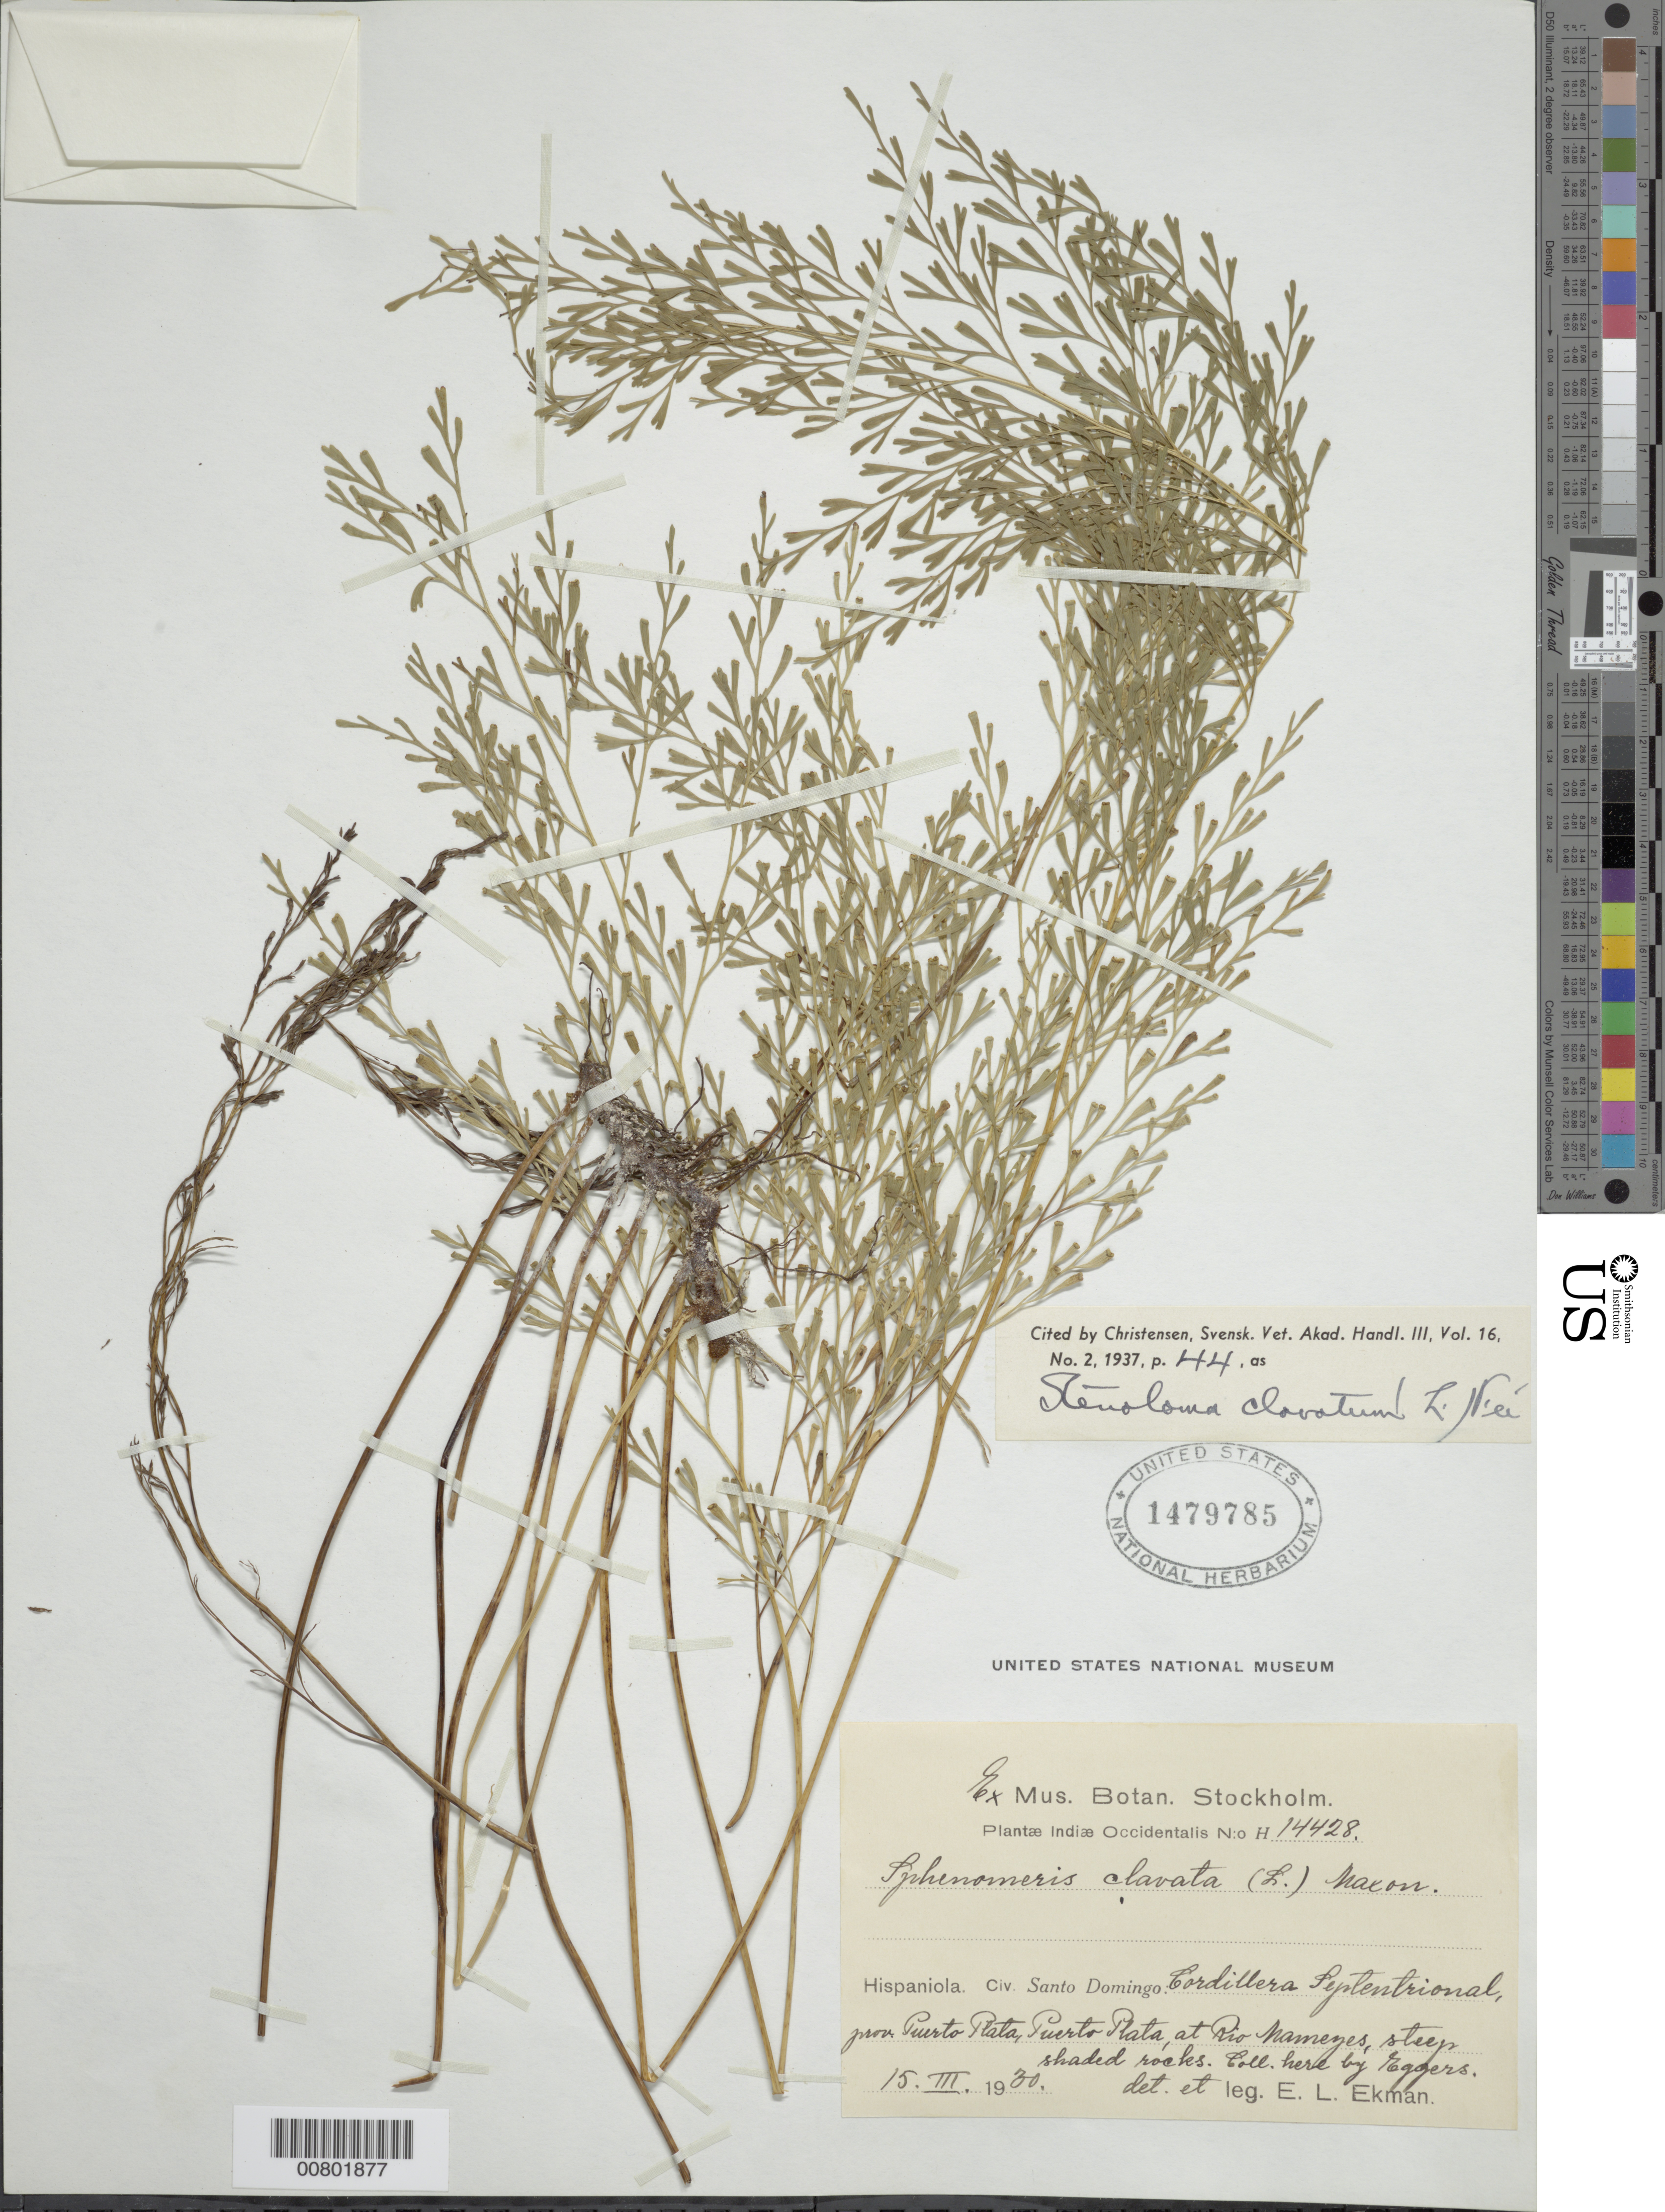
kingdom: Plantae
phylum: Tracheophyta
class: Polypodiopsida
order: Polypodiales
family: Lindsaeaceae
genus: Sphenomeris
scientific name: Sphenomeris clavata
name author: (L.) Maxon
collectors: E. L. Ekman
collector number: H 14428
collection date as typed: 15 Mar 1930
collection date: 1930-03-15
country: Dominican Republic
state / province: Puerto Plata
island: Hispaniola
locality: Cordillera Septentrional, Puerto Plata, at Río Mameyes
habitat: Steep shaded rocks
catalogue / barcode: US 1479785